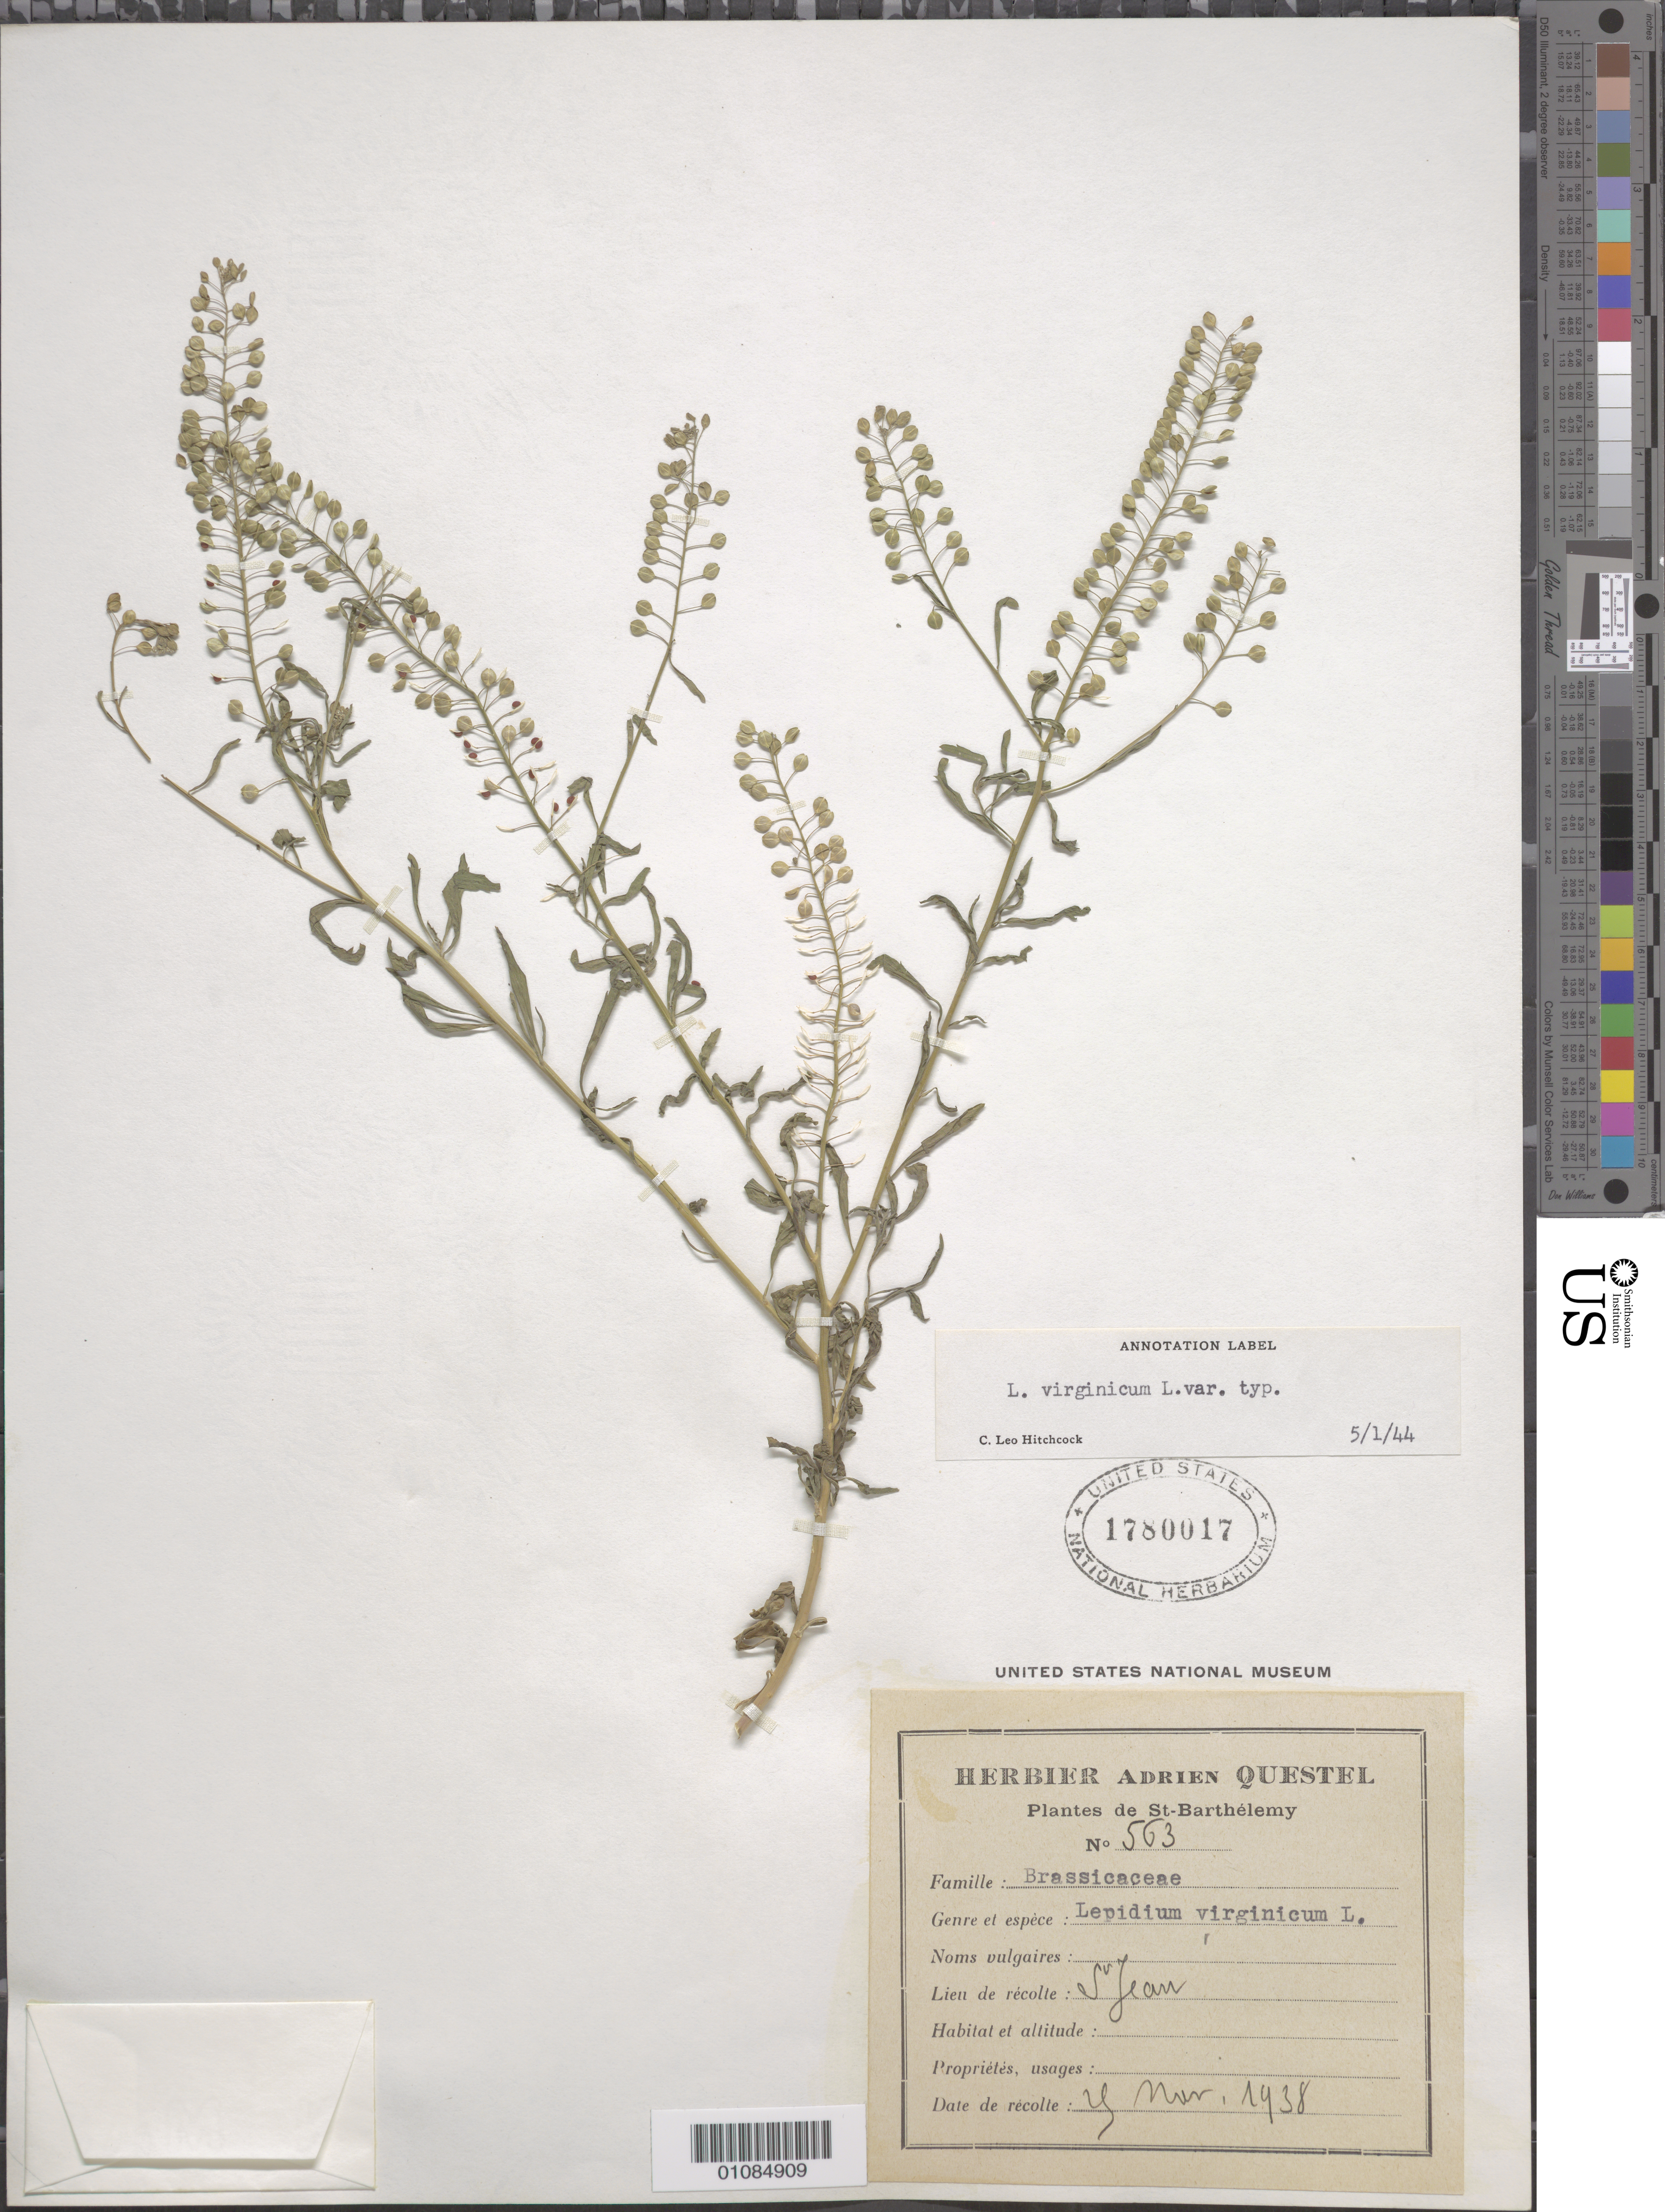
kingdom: Plantae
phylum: Tracheophyta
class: Magnoliopsida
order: Brassicales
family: Brassicaceae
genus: Lepidium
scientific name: Lepidium virginicum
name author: L.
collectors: A. Questel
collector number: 563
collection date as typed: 04 Mar 1938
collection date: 1938-03-04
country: Saint Barthélemy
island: St. Barthélemy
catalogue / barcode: US 1780017